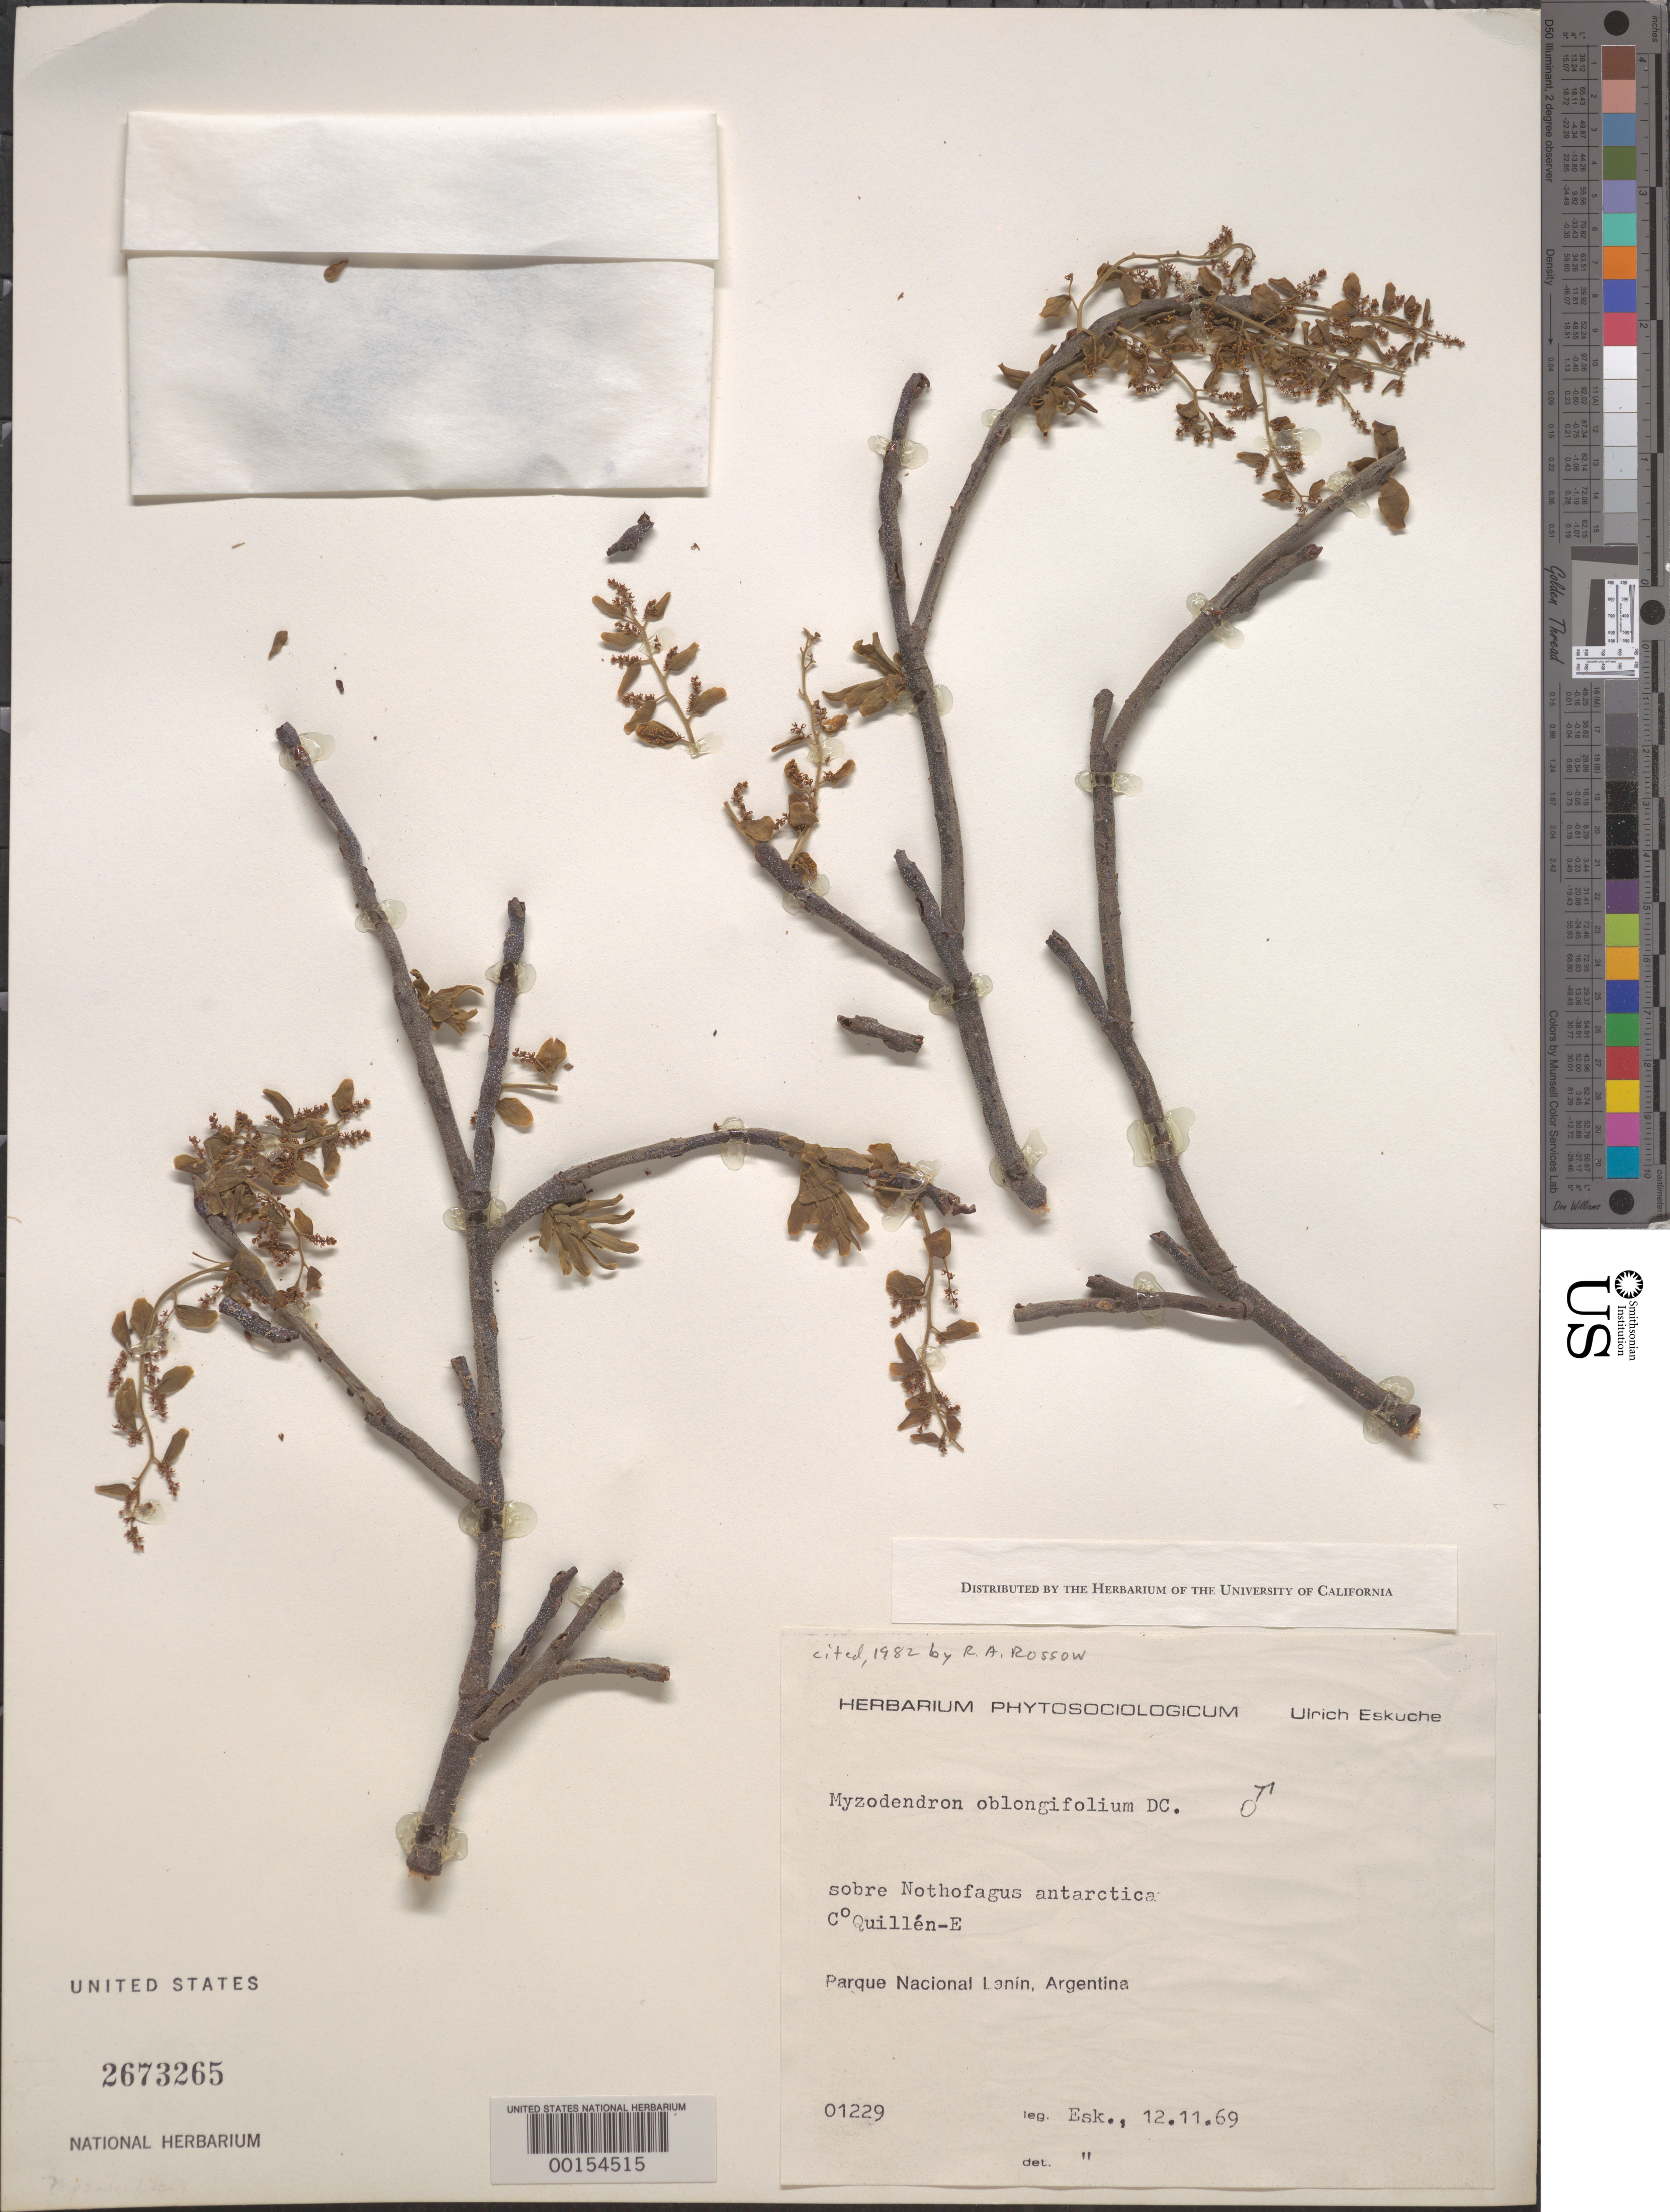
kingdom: Plantae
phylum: Tracheophyta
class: Magnoliopsida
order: Santalales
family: Misodendraceae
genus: Misodendrum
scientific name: Misodendrum oblongifolium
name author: DC.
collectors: U. G. Eskuche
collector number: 01229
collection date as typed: Transcribed d/m/y: 12/11/69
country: Argentina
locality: Cº Quillén-E. Parque Nacional Lanín.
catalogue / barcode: US 2673265